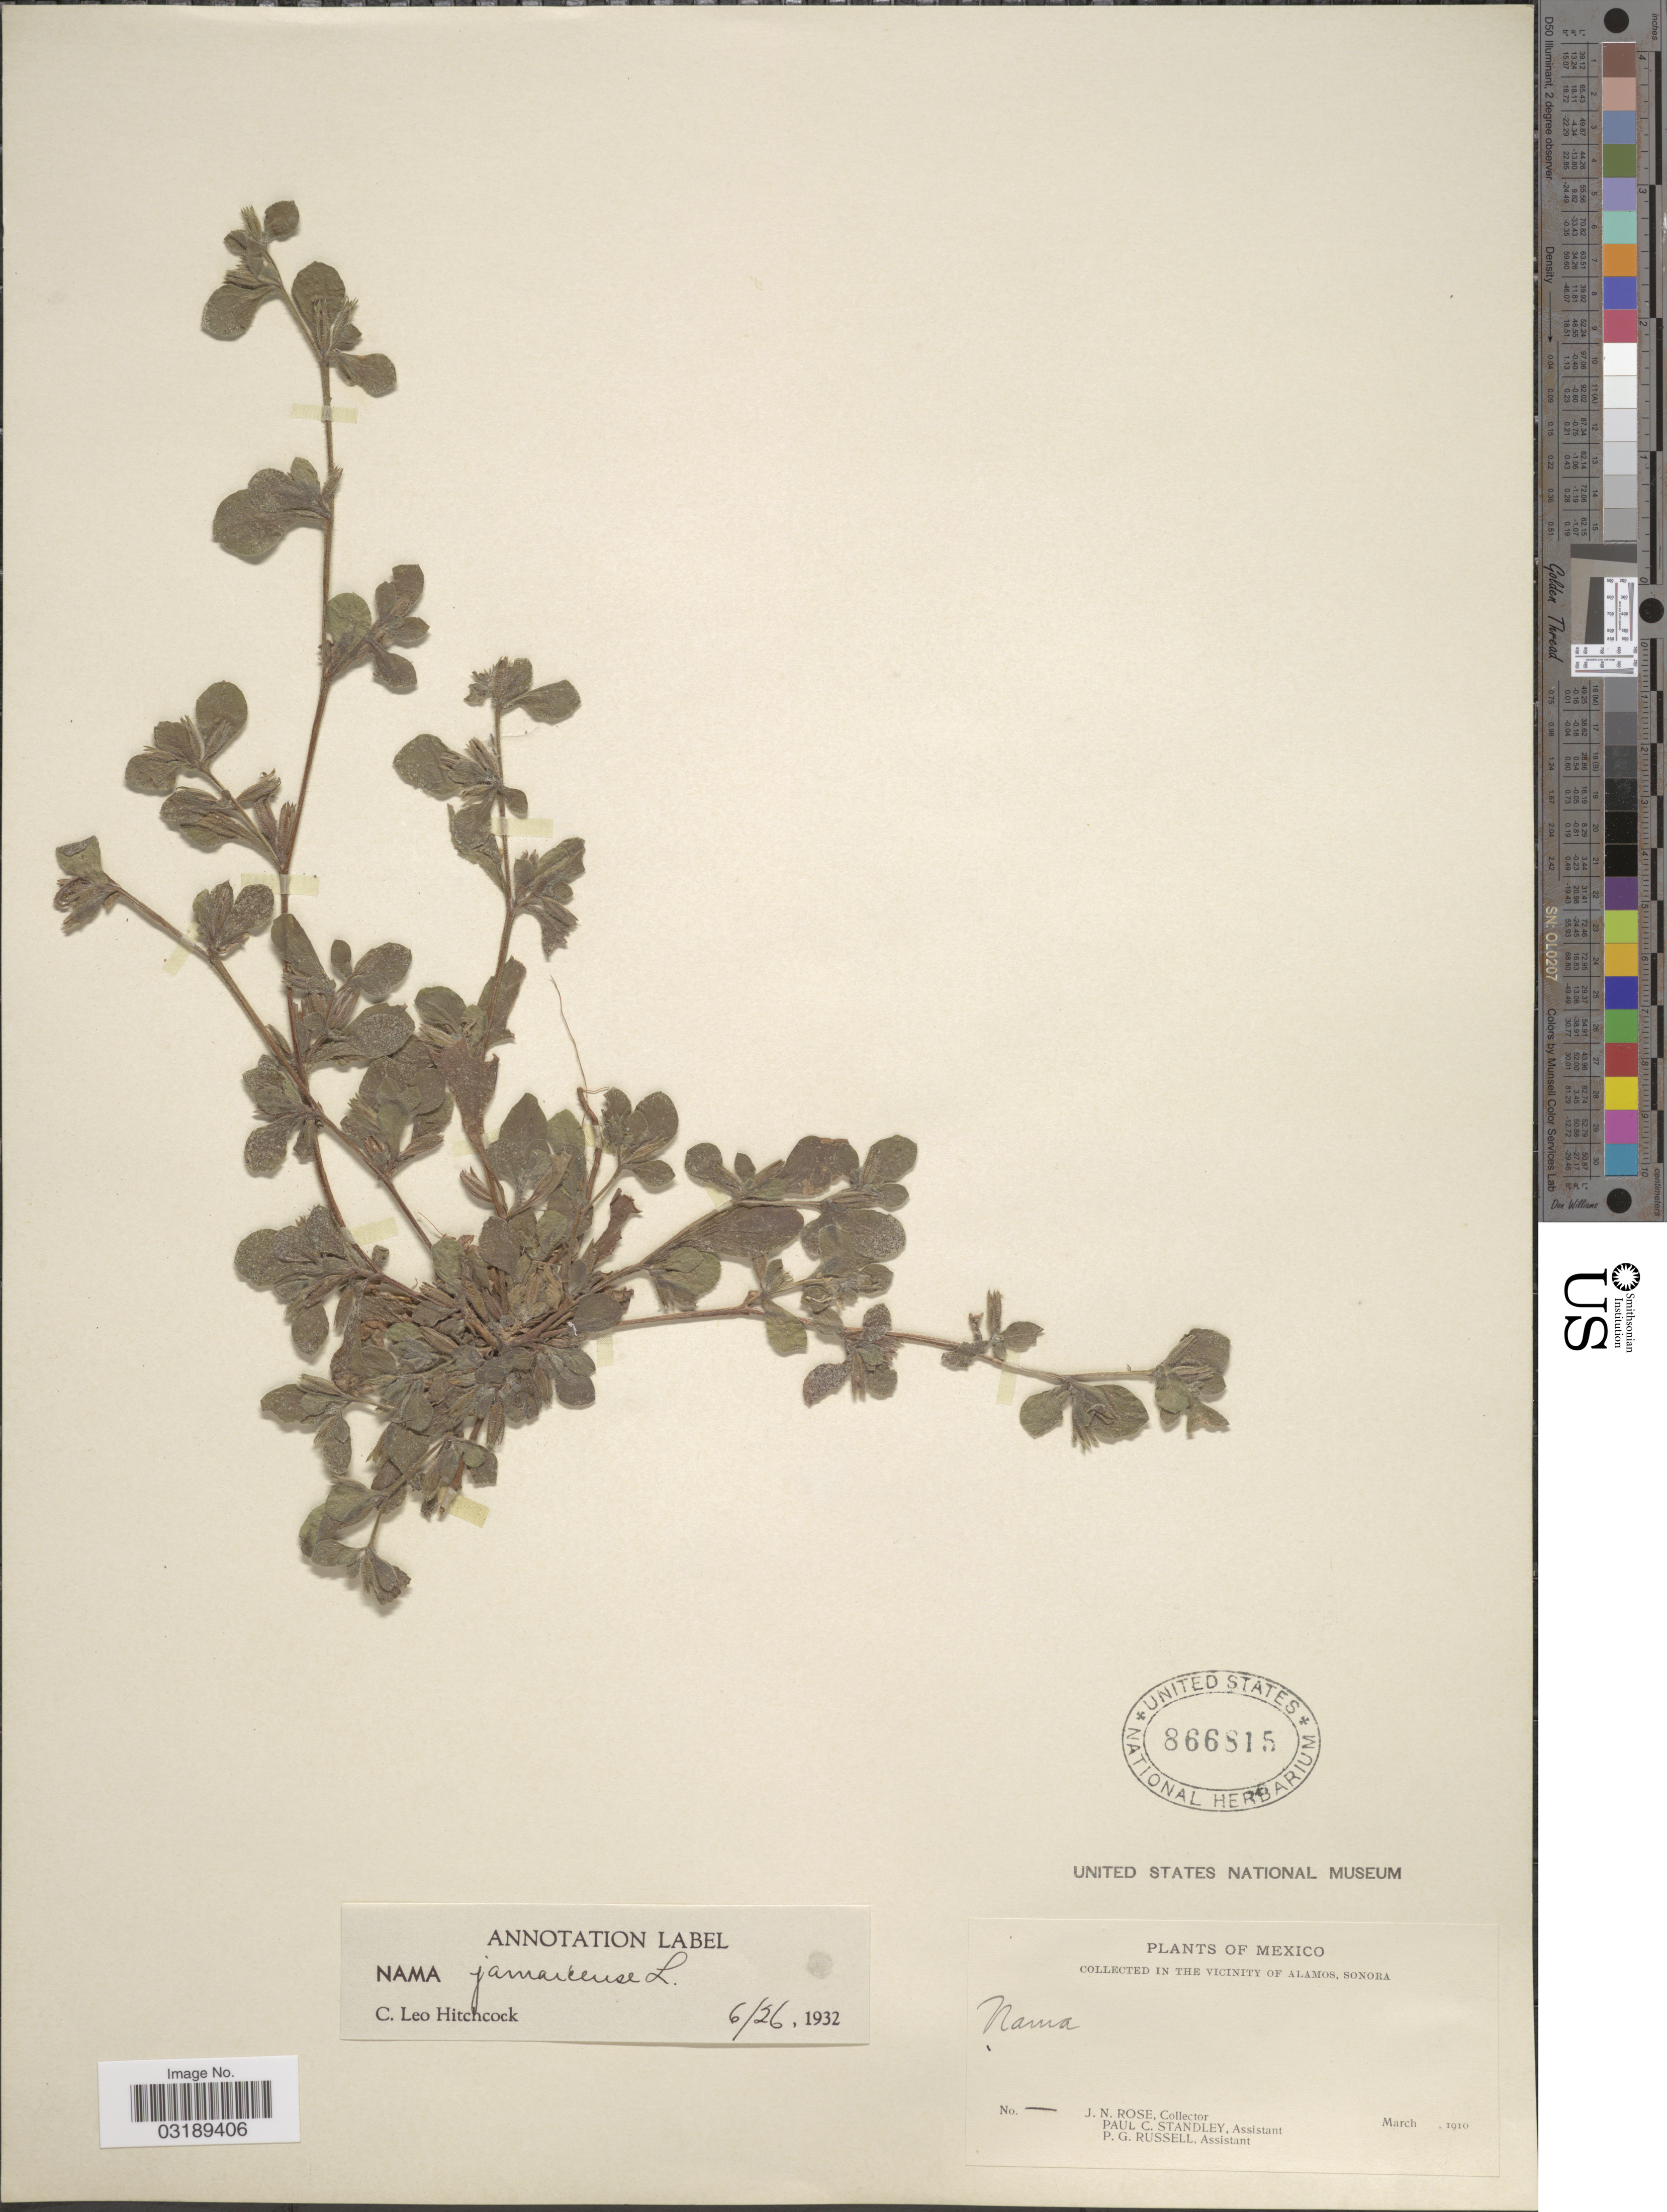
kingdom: Plantae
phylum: Tracheophyta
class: Magnoliopsida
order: Boraginales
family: Namaceae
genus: Nama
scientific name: Nama jamaicensis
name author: L.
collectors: J. N. Rose, P. C. Standley & P. G. Russell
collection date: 1910-03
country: Mexico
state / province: Sonora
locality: In the vicinity of Alamos.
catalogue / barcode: US 866815